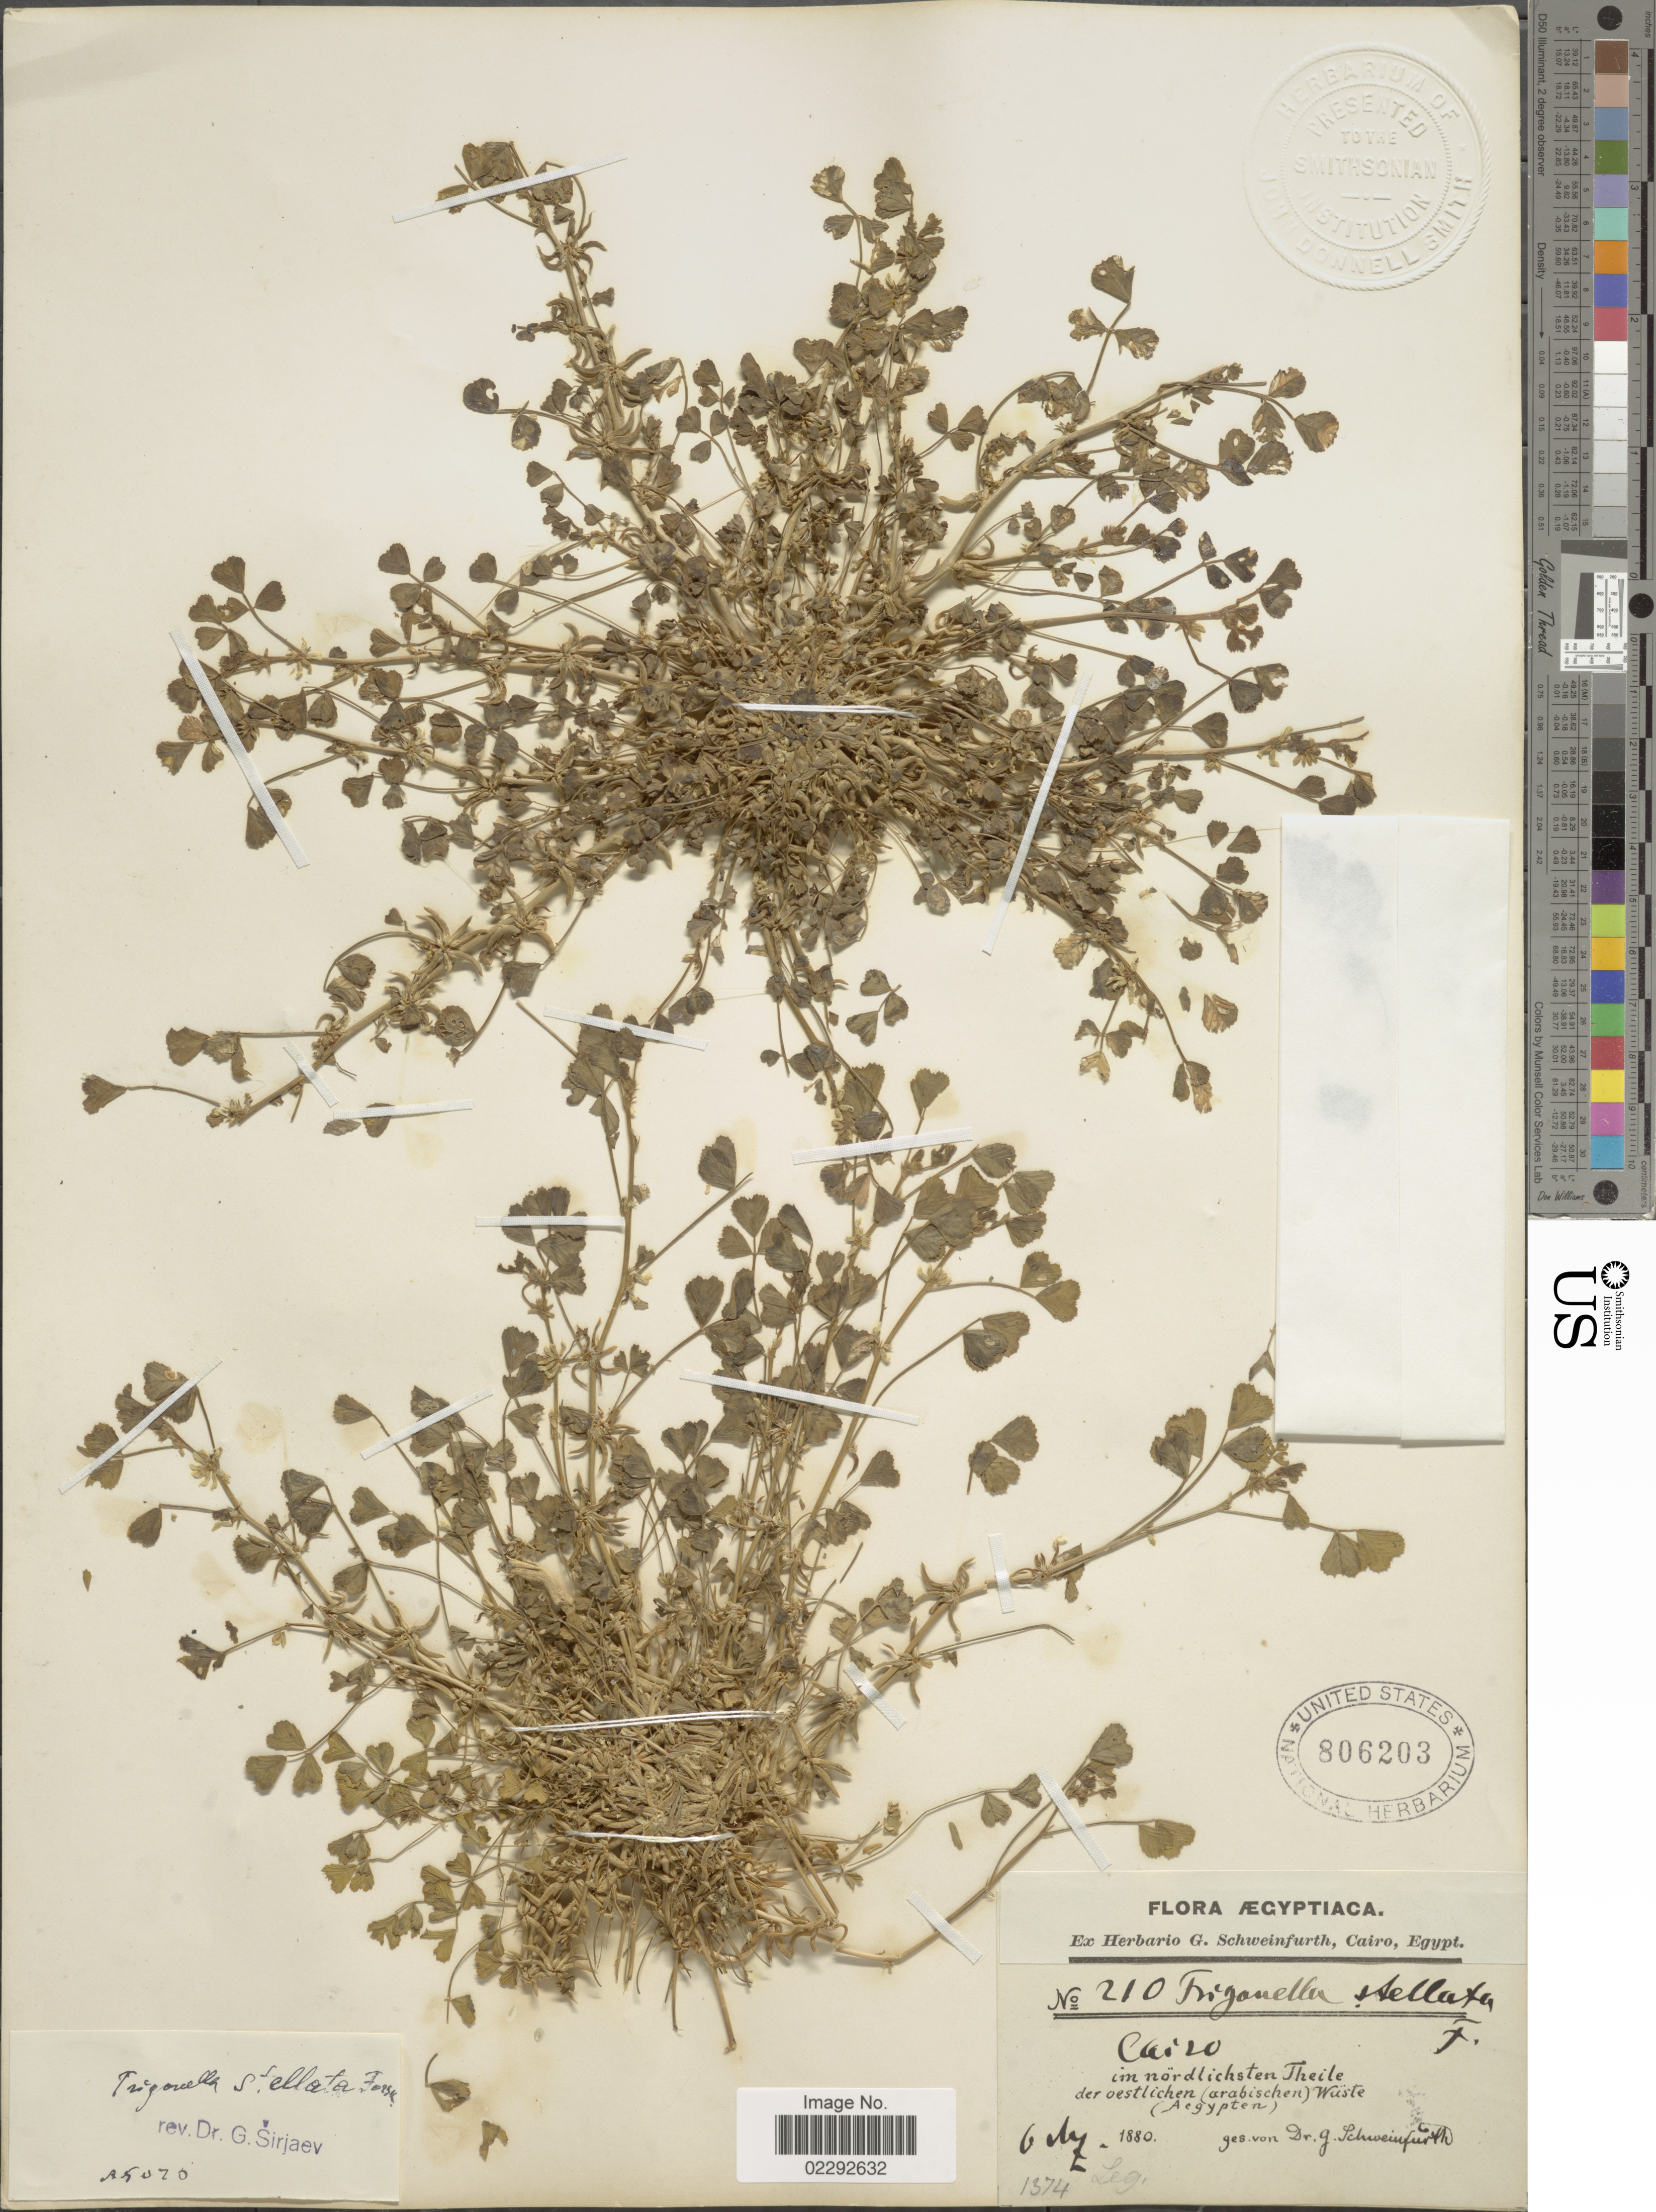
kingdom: Plantae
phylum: Tracheophyta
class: Magnoliopsida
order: Fabales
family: Fabaceae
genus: Trigonella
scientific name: Trigonella stellata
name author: Forssk.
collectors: G. A. Schweinfurth (herbarium)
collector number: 210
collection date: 1880-01-06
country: Egypt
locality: Cairo. im nördlichsten Theile der oestlichen (arabischen) Wüste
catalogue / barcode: US 806203